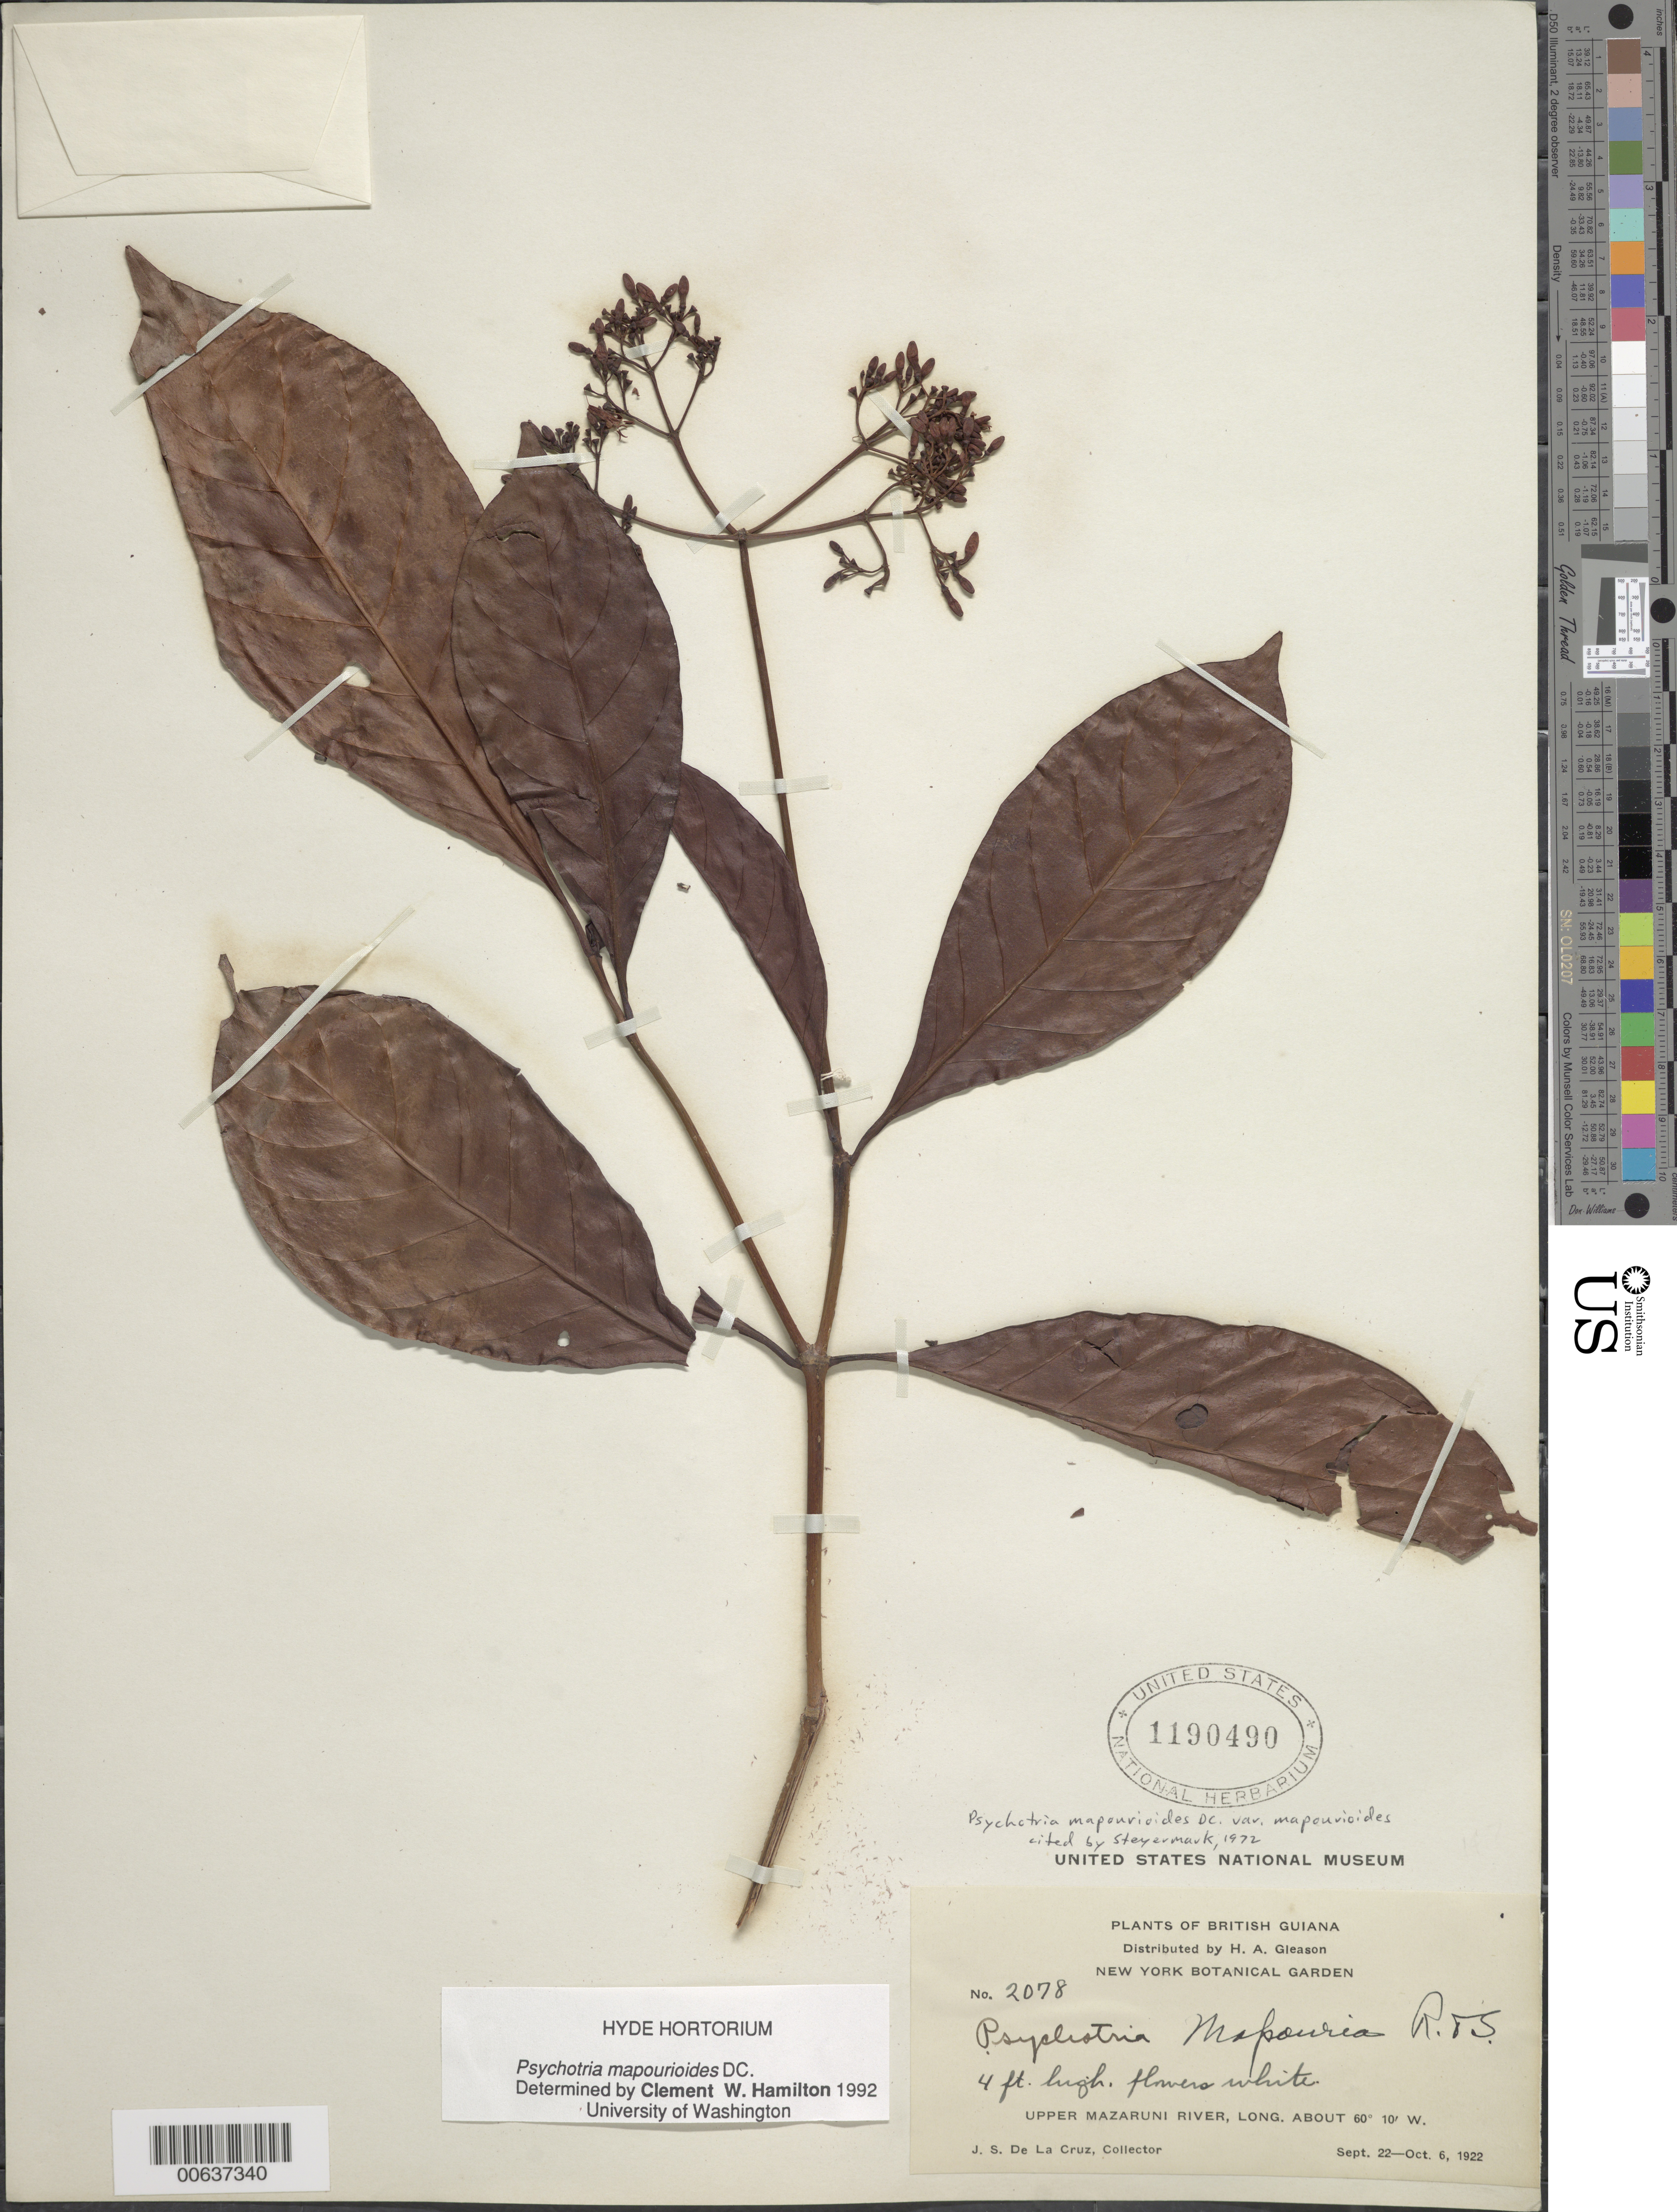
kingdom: Plantae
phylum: Tracheophyta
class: Magnoliopsida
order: Gentianales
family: Rubiaceae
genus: Psychotria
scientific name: Psychotria mapourioides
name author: DC.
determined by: Hamilton, C. W.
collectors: J. S. de la Cruz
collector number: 2078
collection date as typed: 22-Sep-22 to 6-Oct-22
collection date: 1922-09-22/1922-10-06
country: Guyana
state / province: Cuyuni-Mazaruni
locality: Upper Mazaruni R.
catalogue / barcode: US 1190490